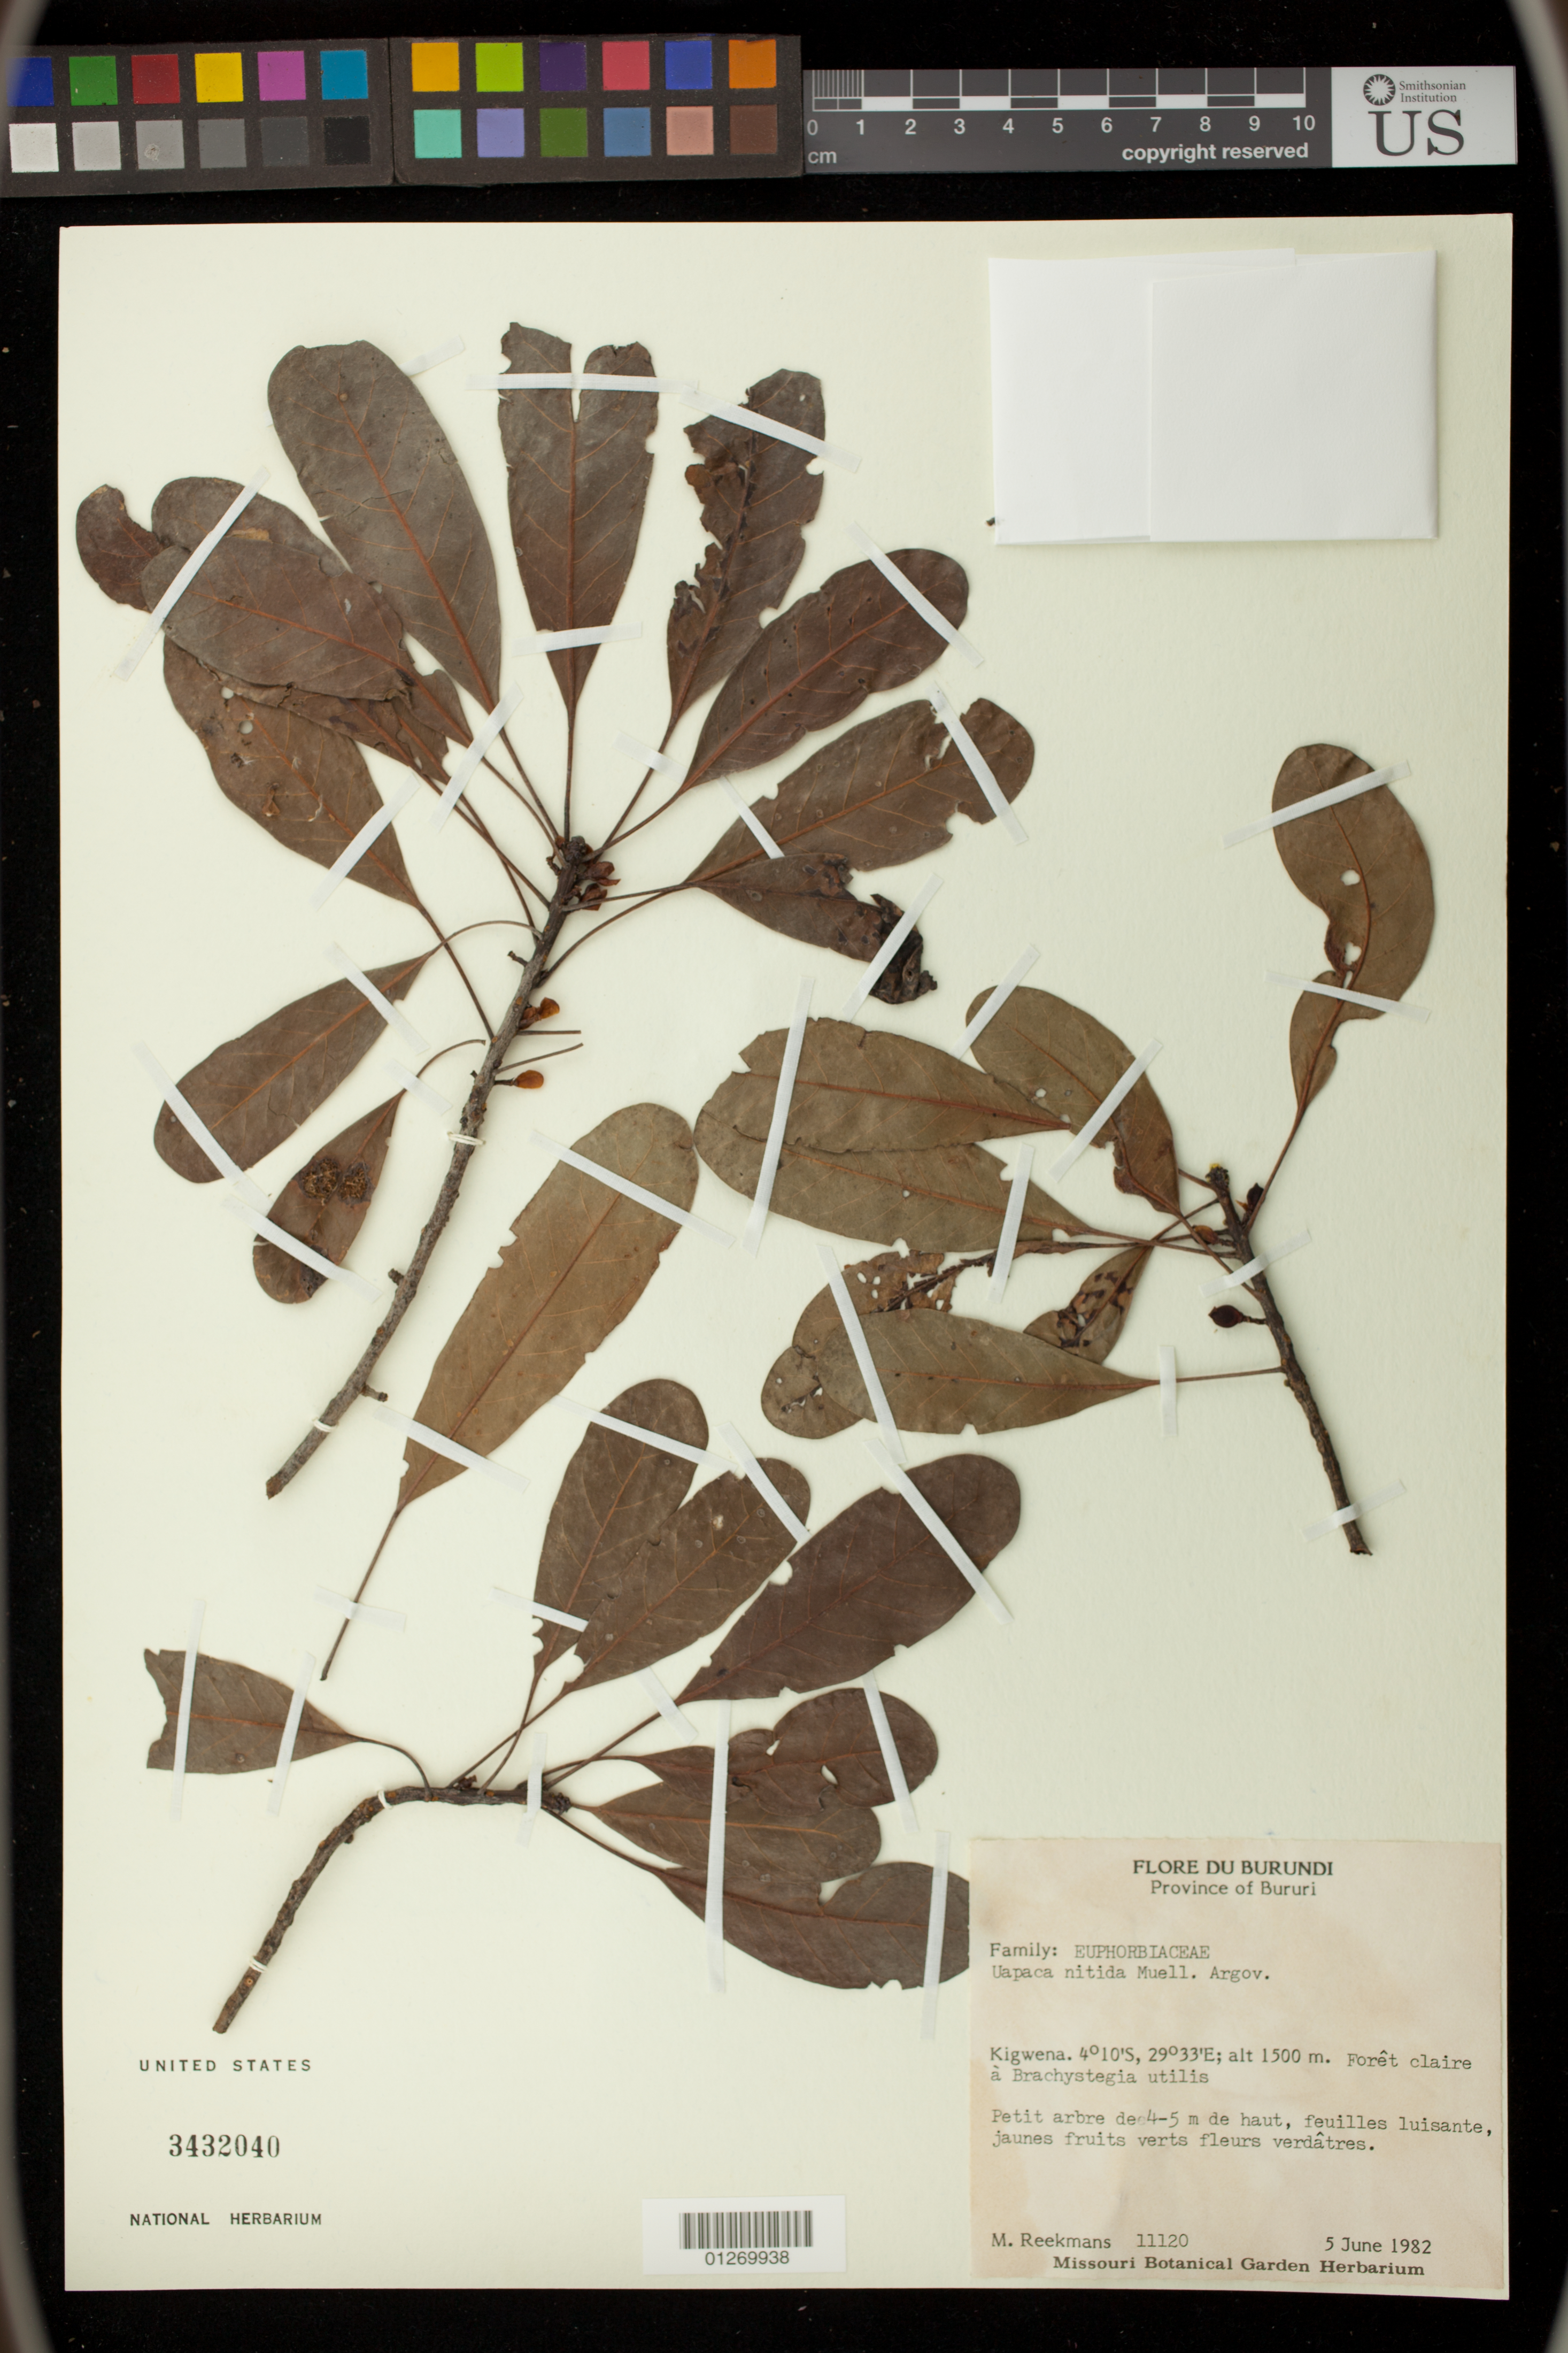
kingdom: Plantae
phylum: Tracheophyta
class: Magnoliopsida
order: Malpighiales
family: Phyllanthaceae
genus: Uapaca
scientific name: Uapaca nitida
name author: Müll. Arg.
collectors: M. Reekmans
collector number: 11120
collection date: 1982-06-05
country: Burundi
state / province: Bururi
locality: Kigwena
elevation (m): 1500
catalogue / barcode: US 3432040